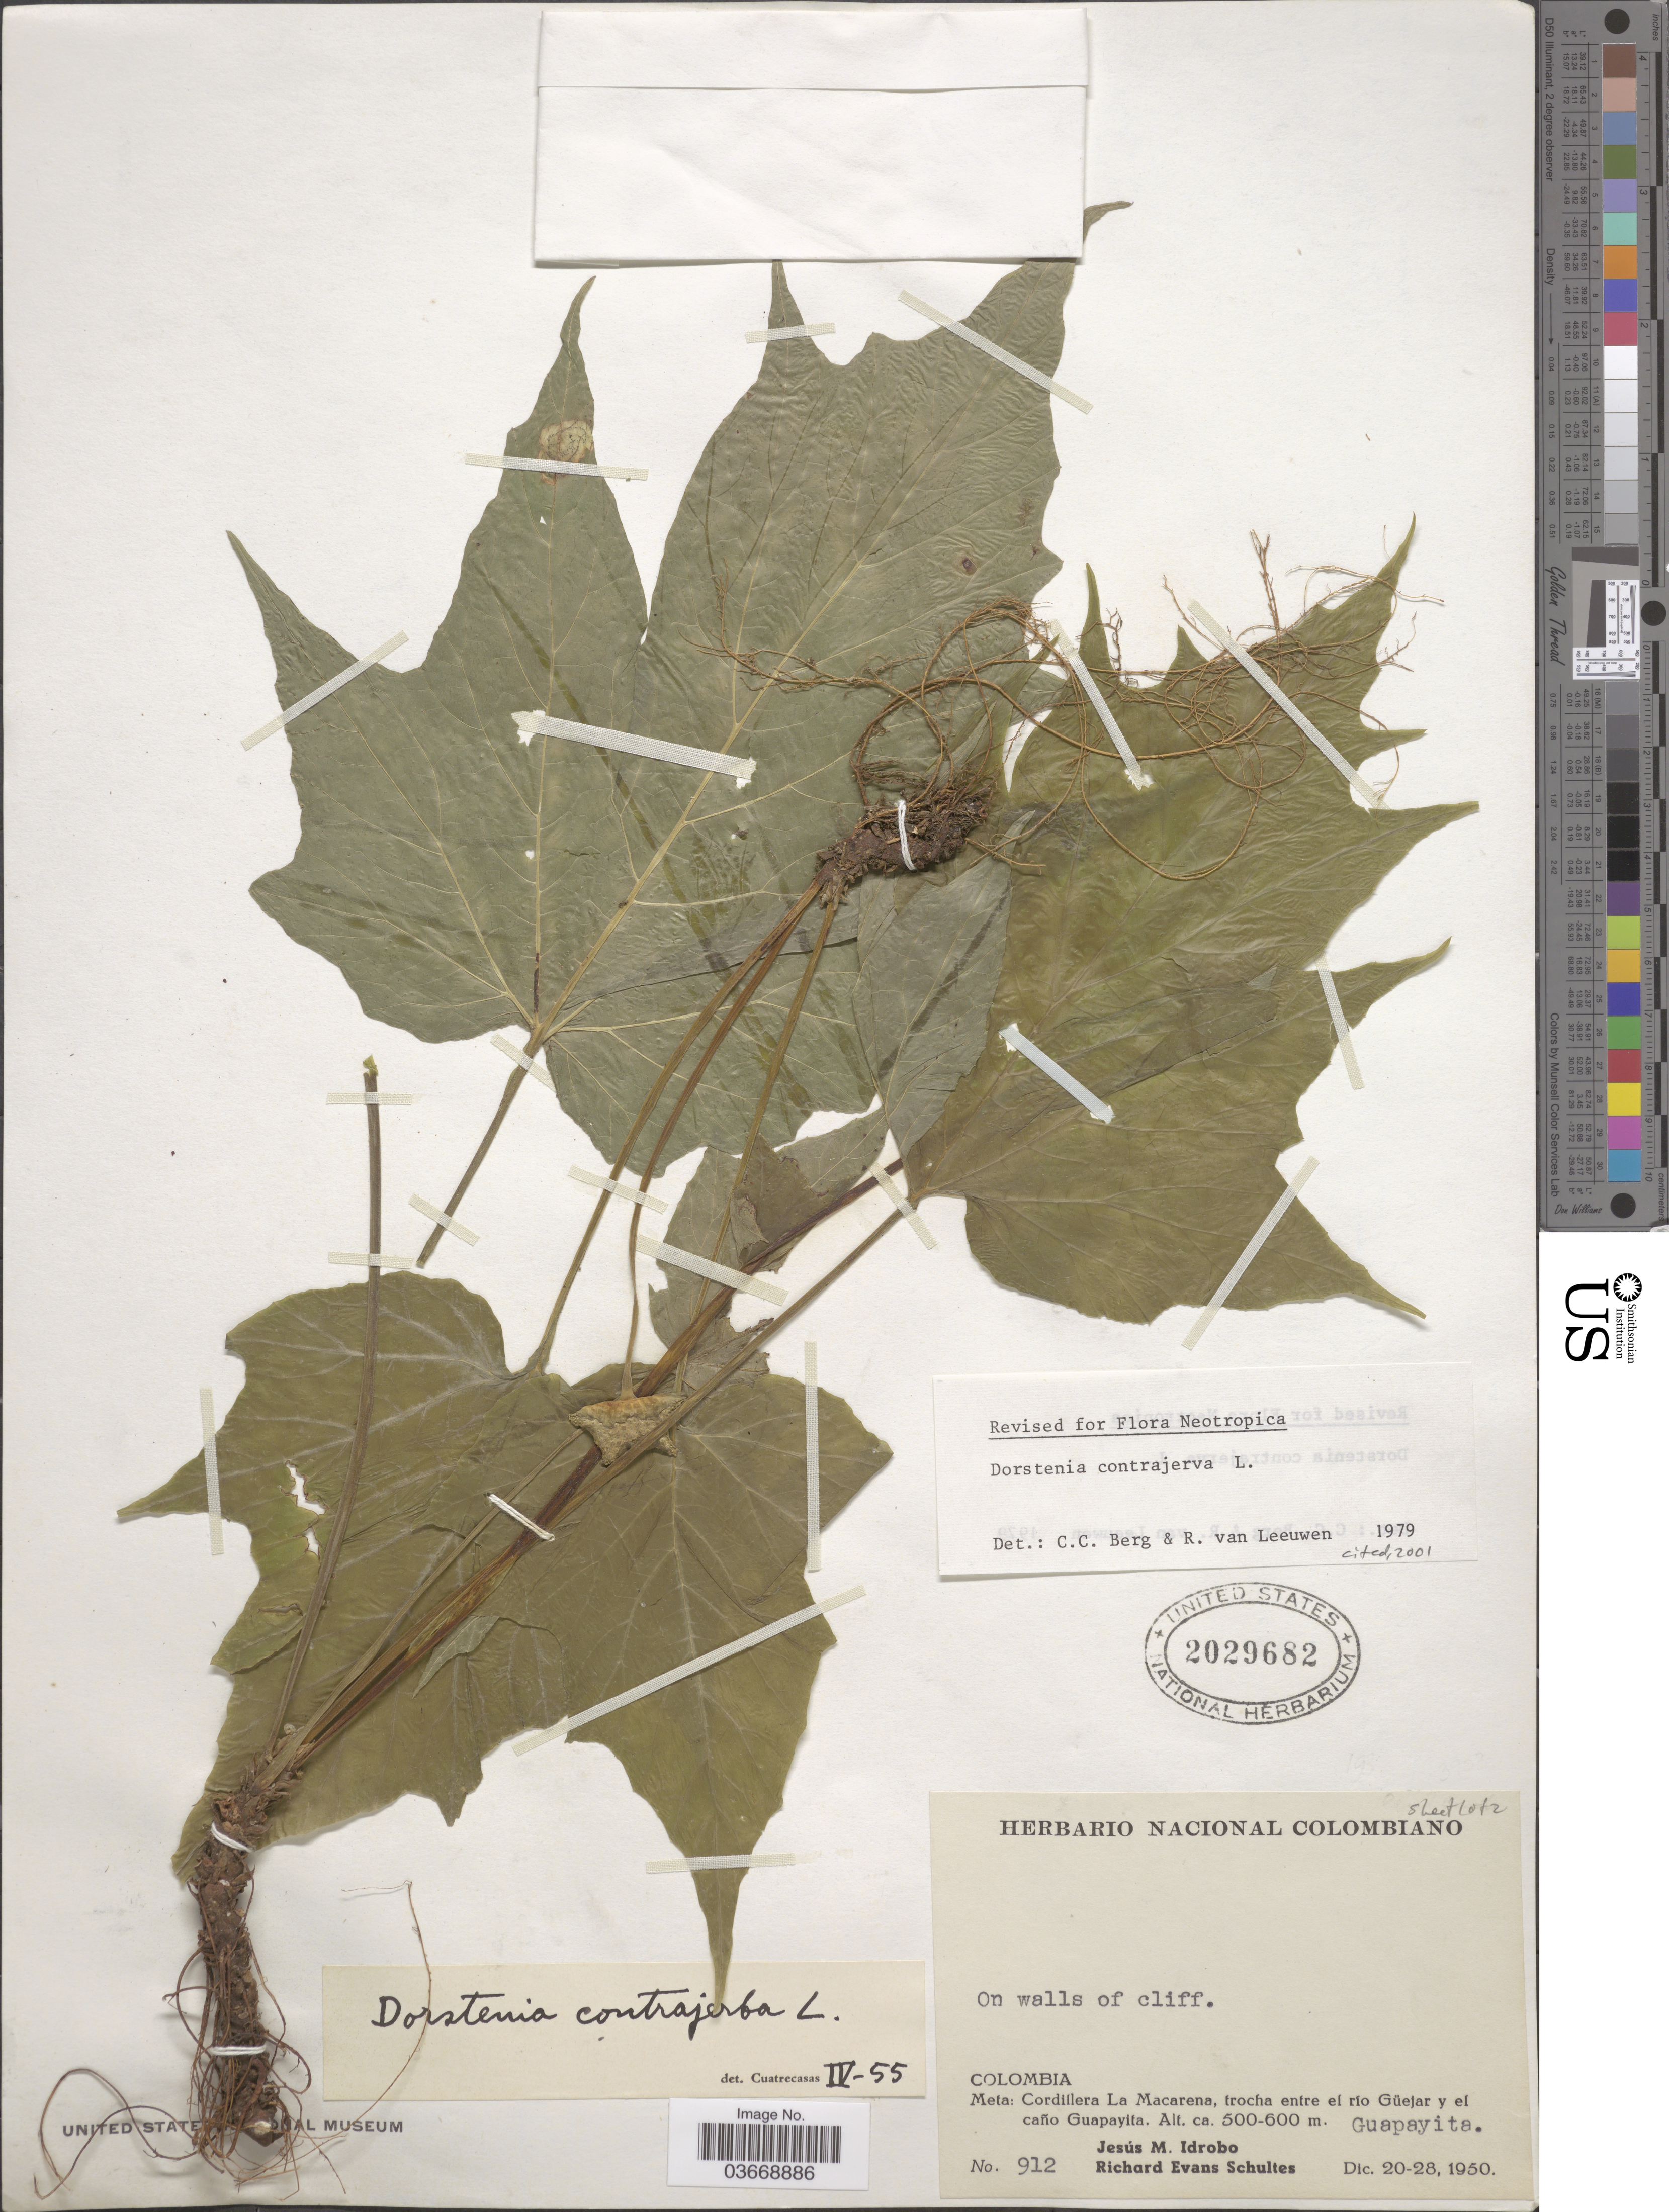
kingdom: Plantae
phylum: Tracheophyta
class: Magnoliopsida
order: Rosales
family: Moraceae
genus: Dorstenia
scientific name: Dorstenia contrajerva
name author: L.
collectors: J. M. Idrobo & R. E. Schultes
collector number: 912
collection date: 1950-12-20/1950-12-28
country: Colombia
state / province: Meta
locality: Cordillera La Macarena, trocha entre el rio Güejar y el caño Guapayita. Guapayita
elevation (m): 500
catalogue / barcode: US 2029682